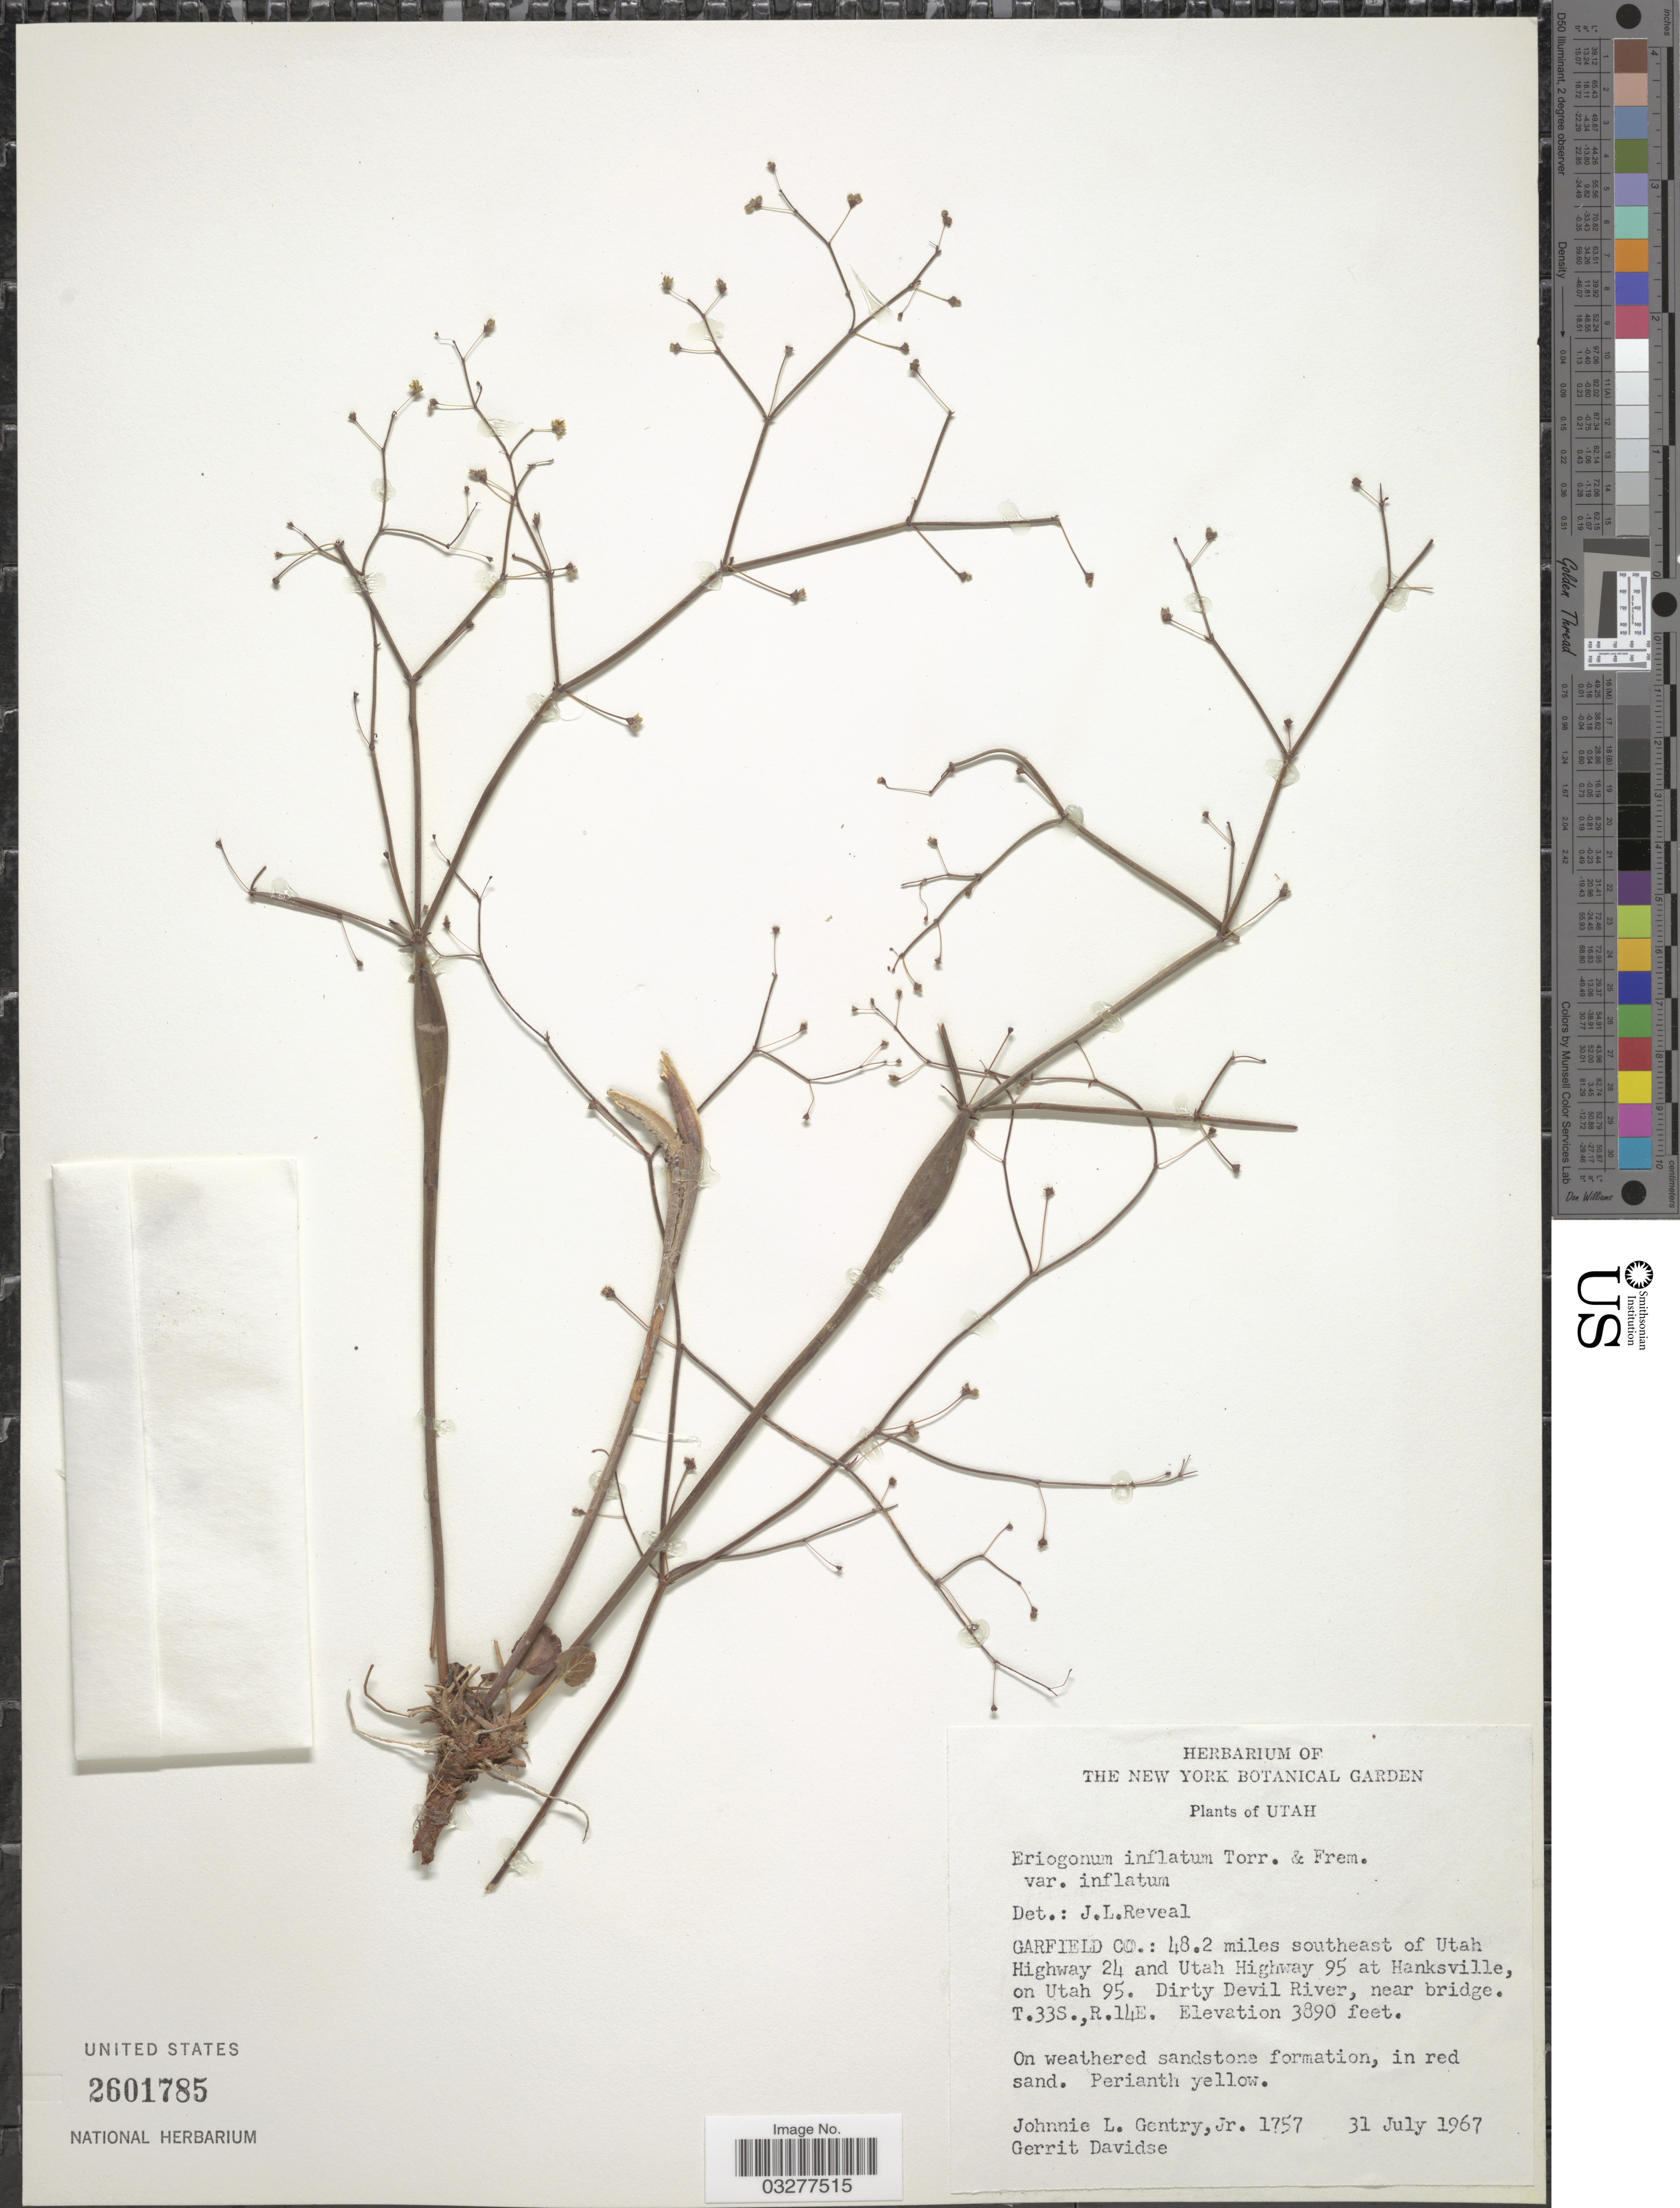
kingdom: Plantae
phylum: Tracheophyta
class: Magnoliopsida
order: Caryophyllales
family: Polygonaceae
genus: Eriogonum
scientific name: Eriogonum inflatum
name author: Torr. & Frém.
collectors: J. L. Gentry & G. Davidse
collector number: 1757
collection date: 1967-07-31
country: United States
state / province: Utah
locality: Garfield Co.: 48.2 miles southeast of Utah Highway 24 and Utah Highway 95 at Hanksville, on Utah 95. Dirty Devil River, near bridge. T.33S., R.14E.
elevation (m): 1186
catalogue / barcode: US 2601785